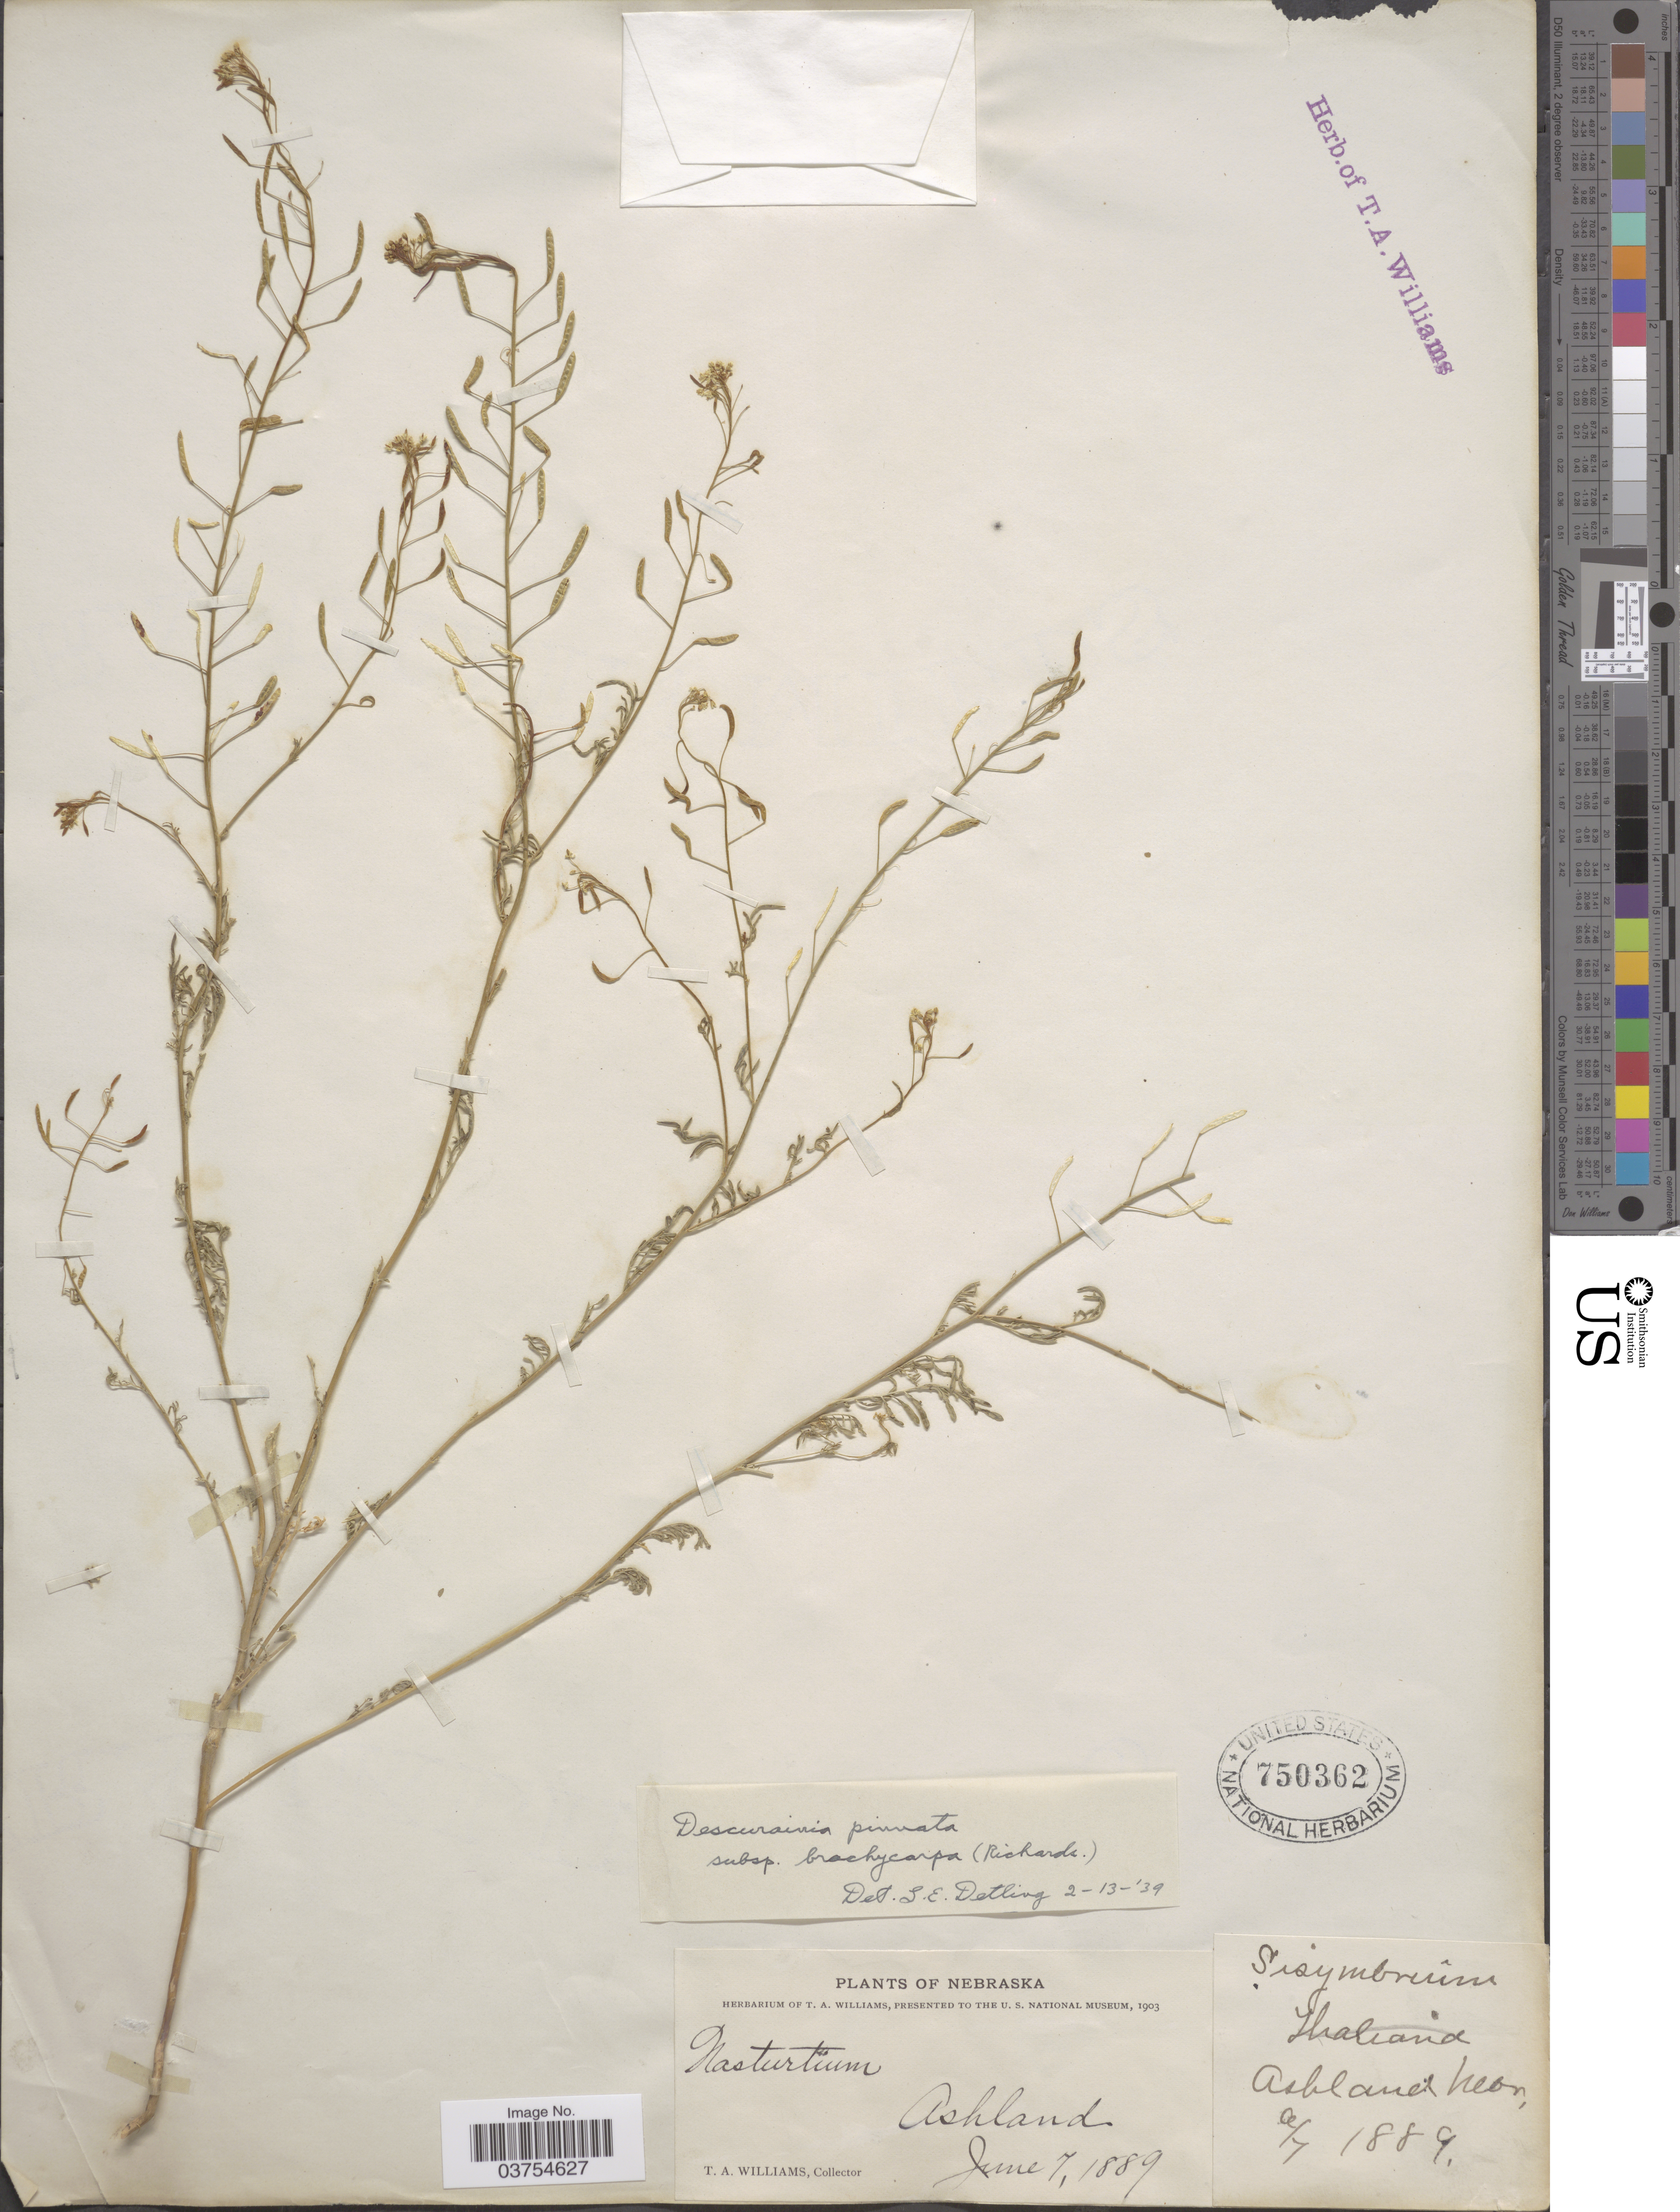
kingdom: Plantae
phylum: Tracheophyta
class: Magnoliopsida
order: Brassicales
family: Brassicaceae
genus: Descurainia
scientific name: Descurainia pinnata var. brachycarpa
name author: (Richardson) Fernald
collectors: T. Williams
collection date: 1889-06-07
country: United States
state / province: Nebraska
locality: Ashland.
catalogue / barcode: US 750362